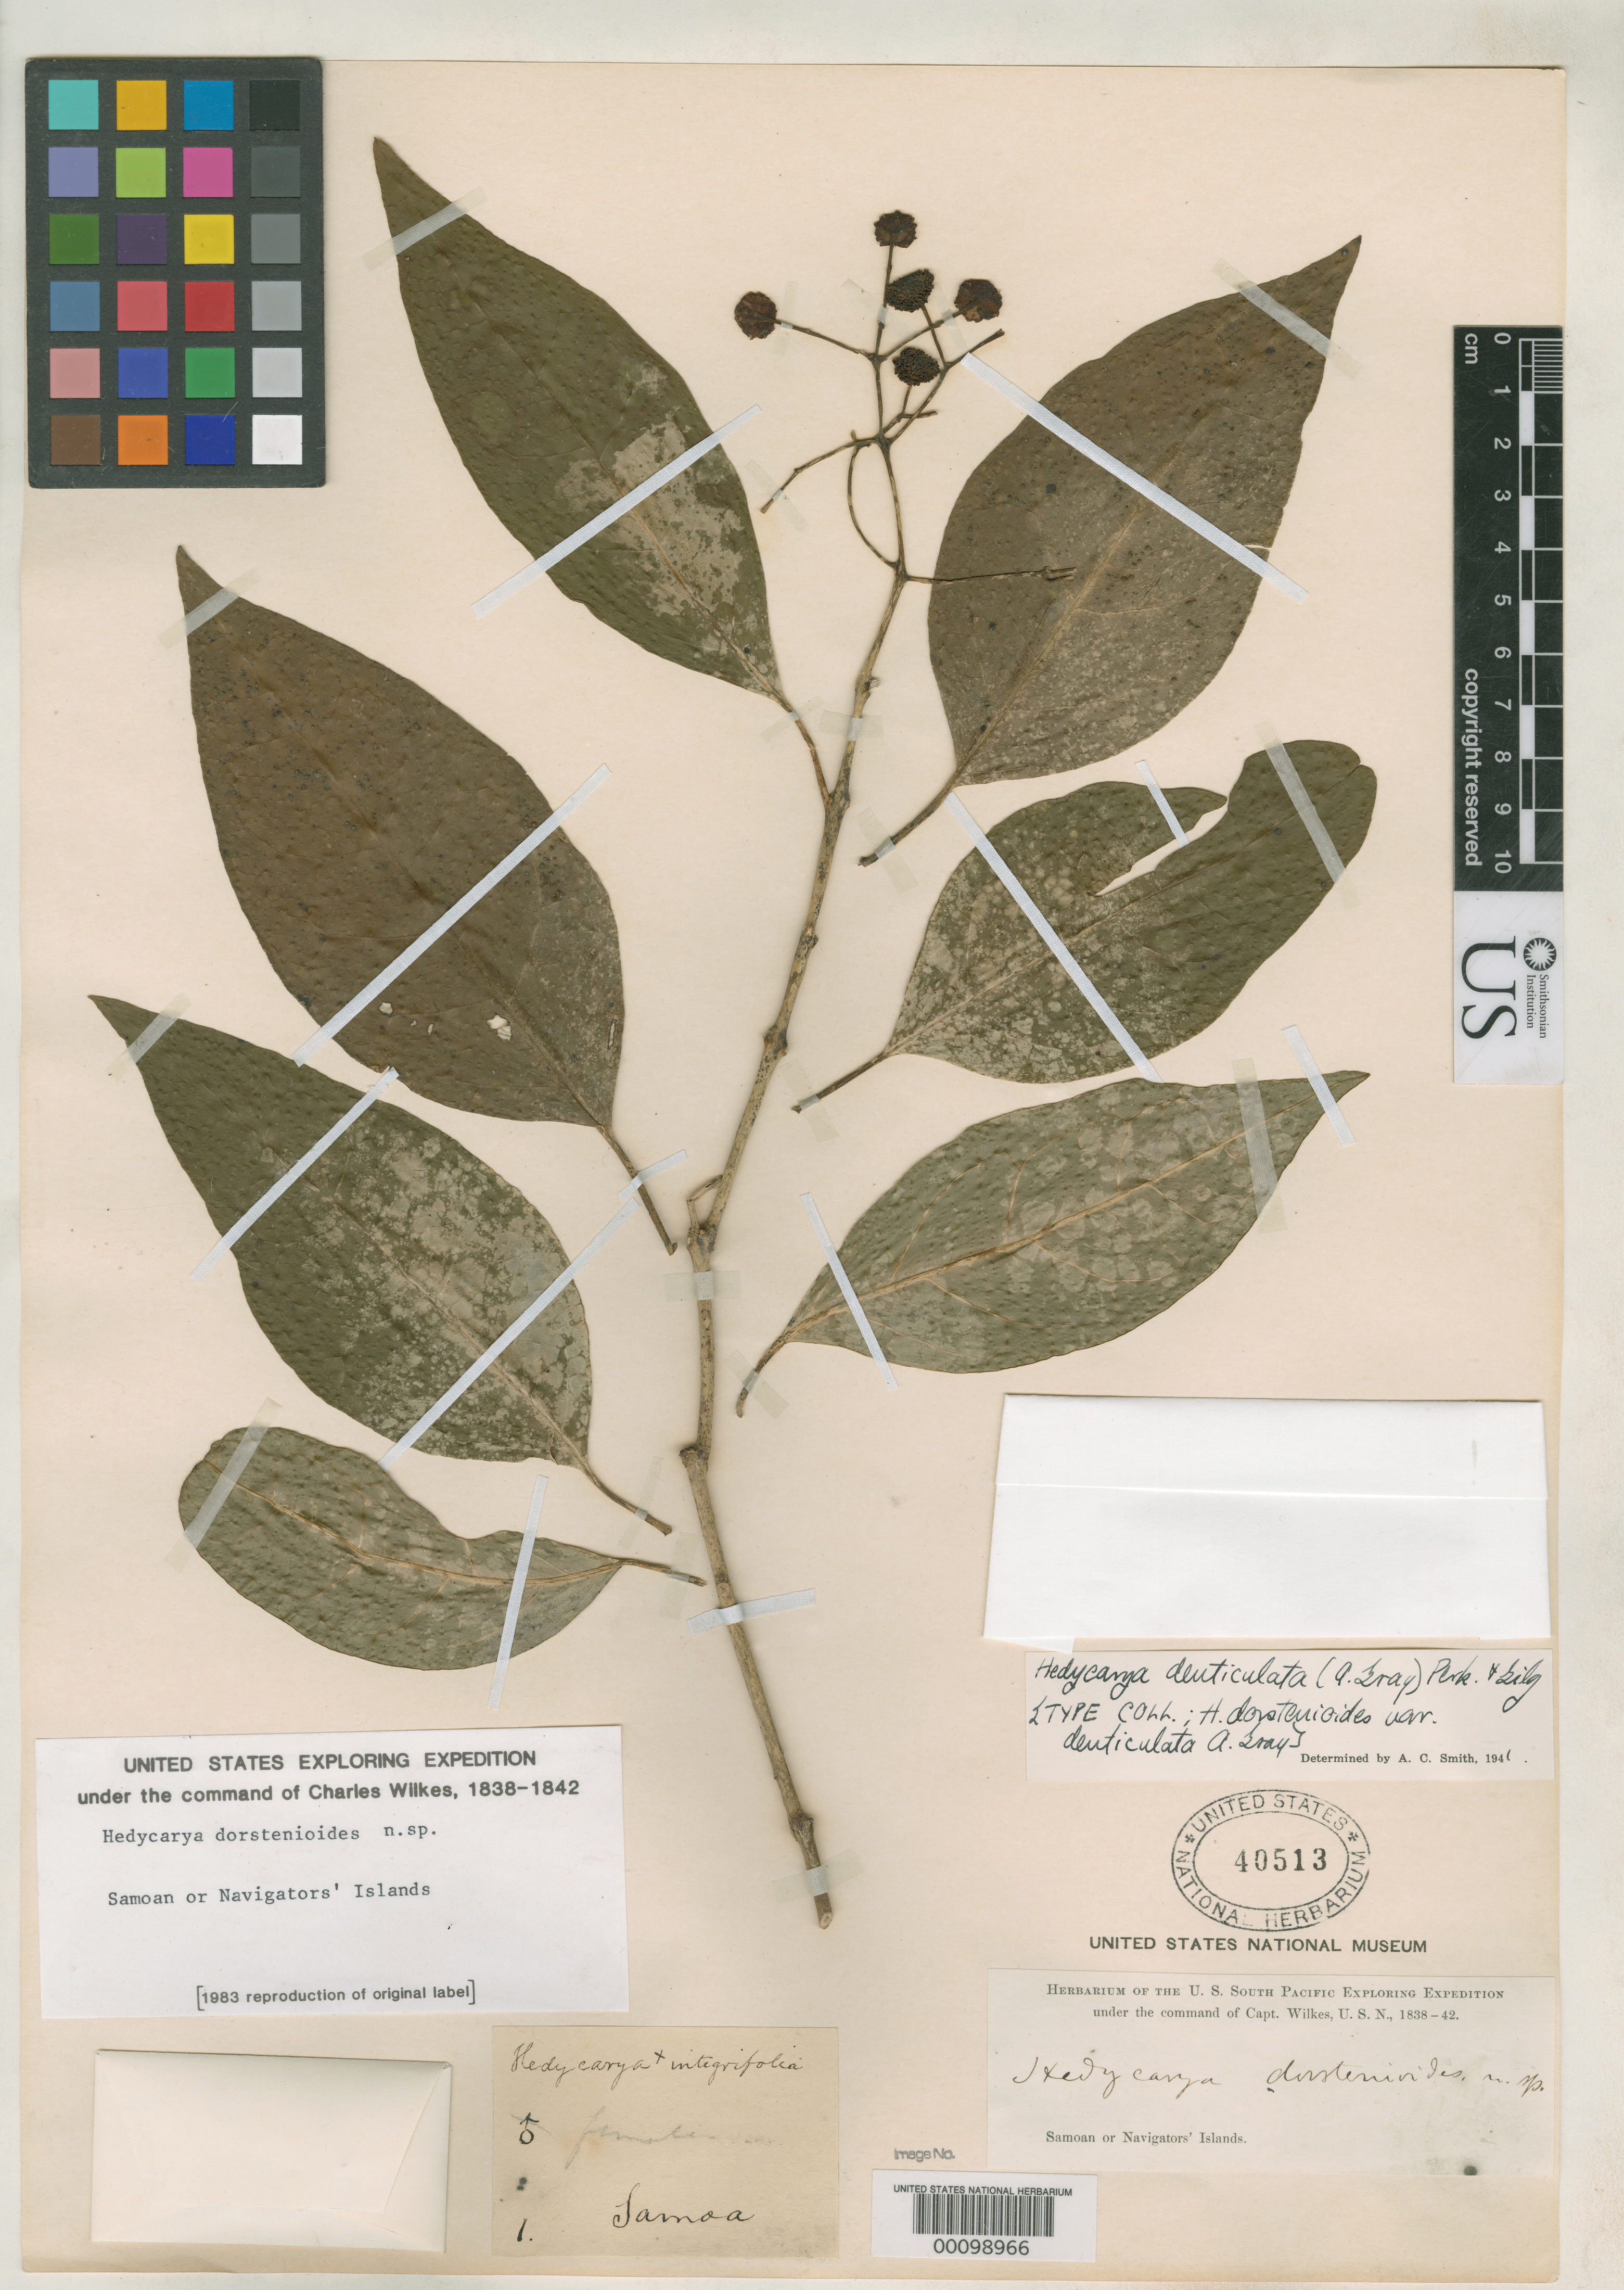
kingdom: Plantae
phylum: Tracheophyta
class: Magnoliopsida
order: Laurales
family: Monimiaceae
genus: Hedycarya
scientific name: Hedycarya dorstenioides var. denticulata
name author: A. Gray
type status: Type Collection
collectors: Wilkes Explor. Exped.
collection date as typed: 1838 to -- --- 1842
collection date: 1838/1842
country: American Samoa / Samoa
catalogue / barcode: US 40513